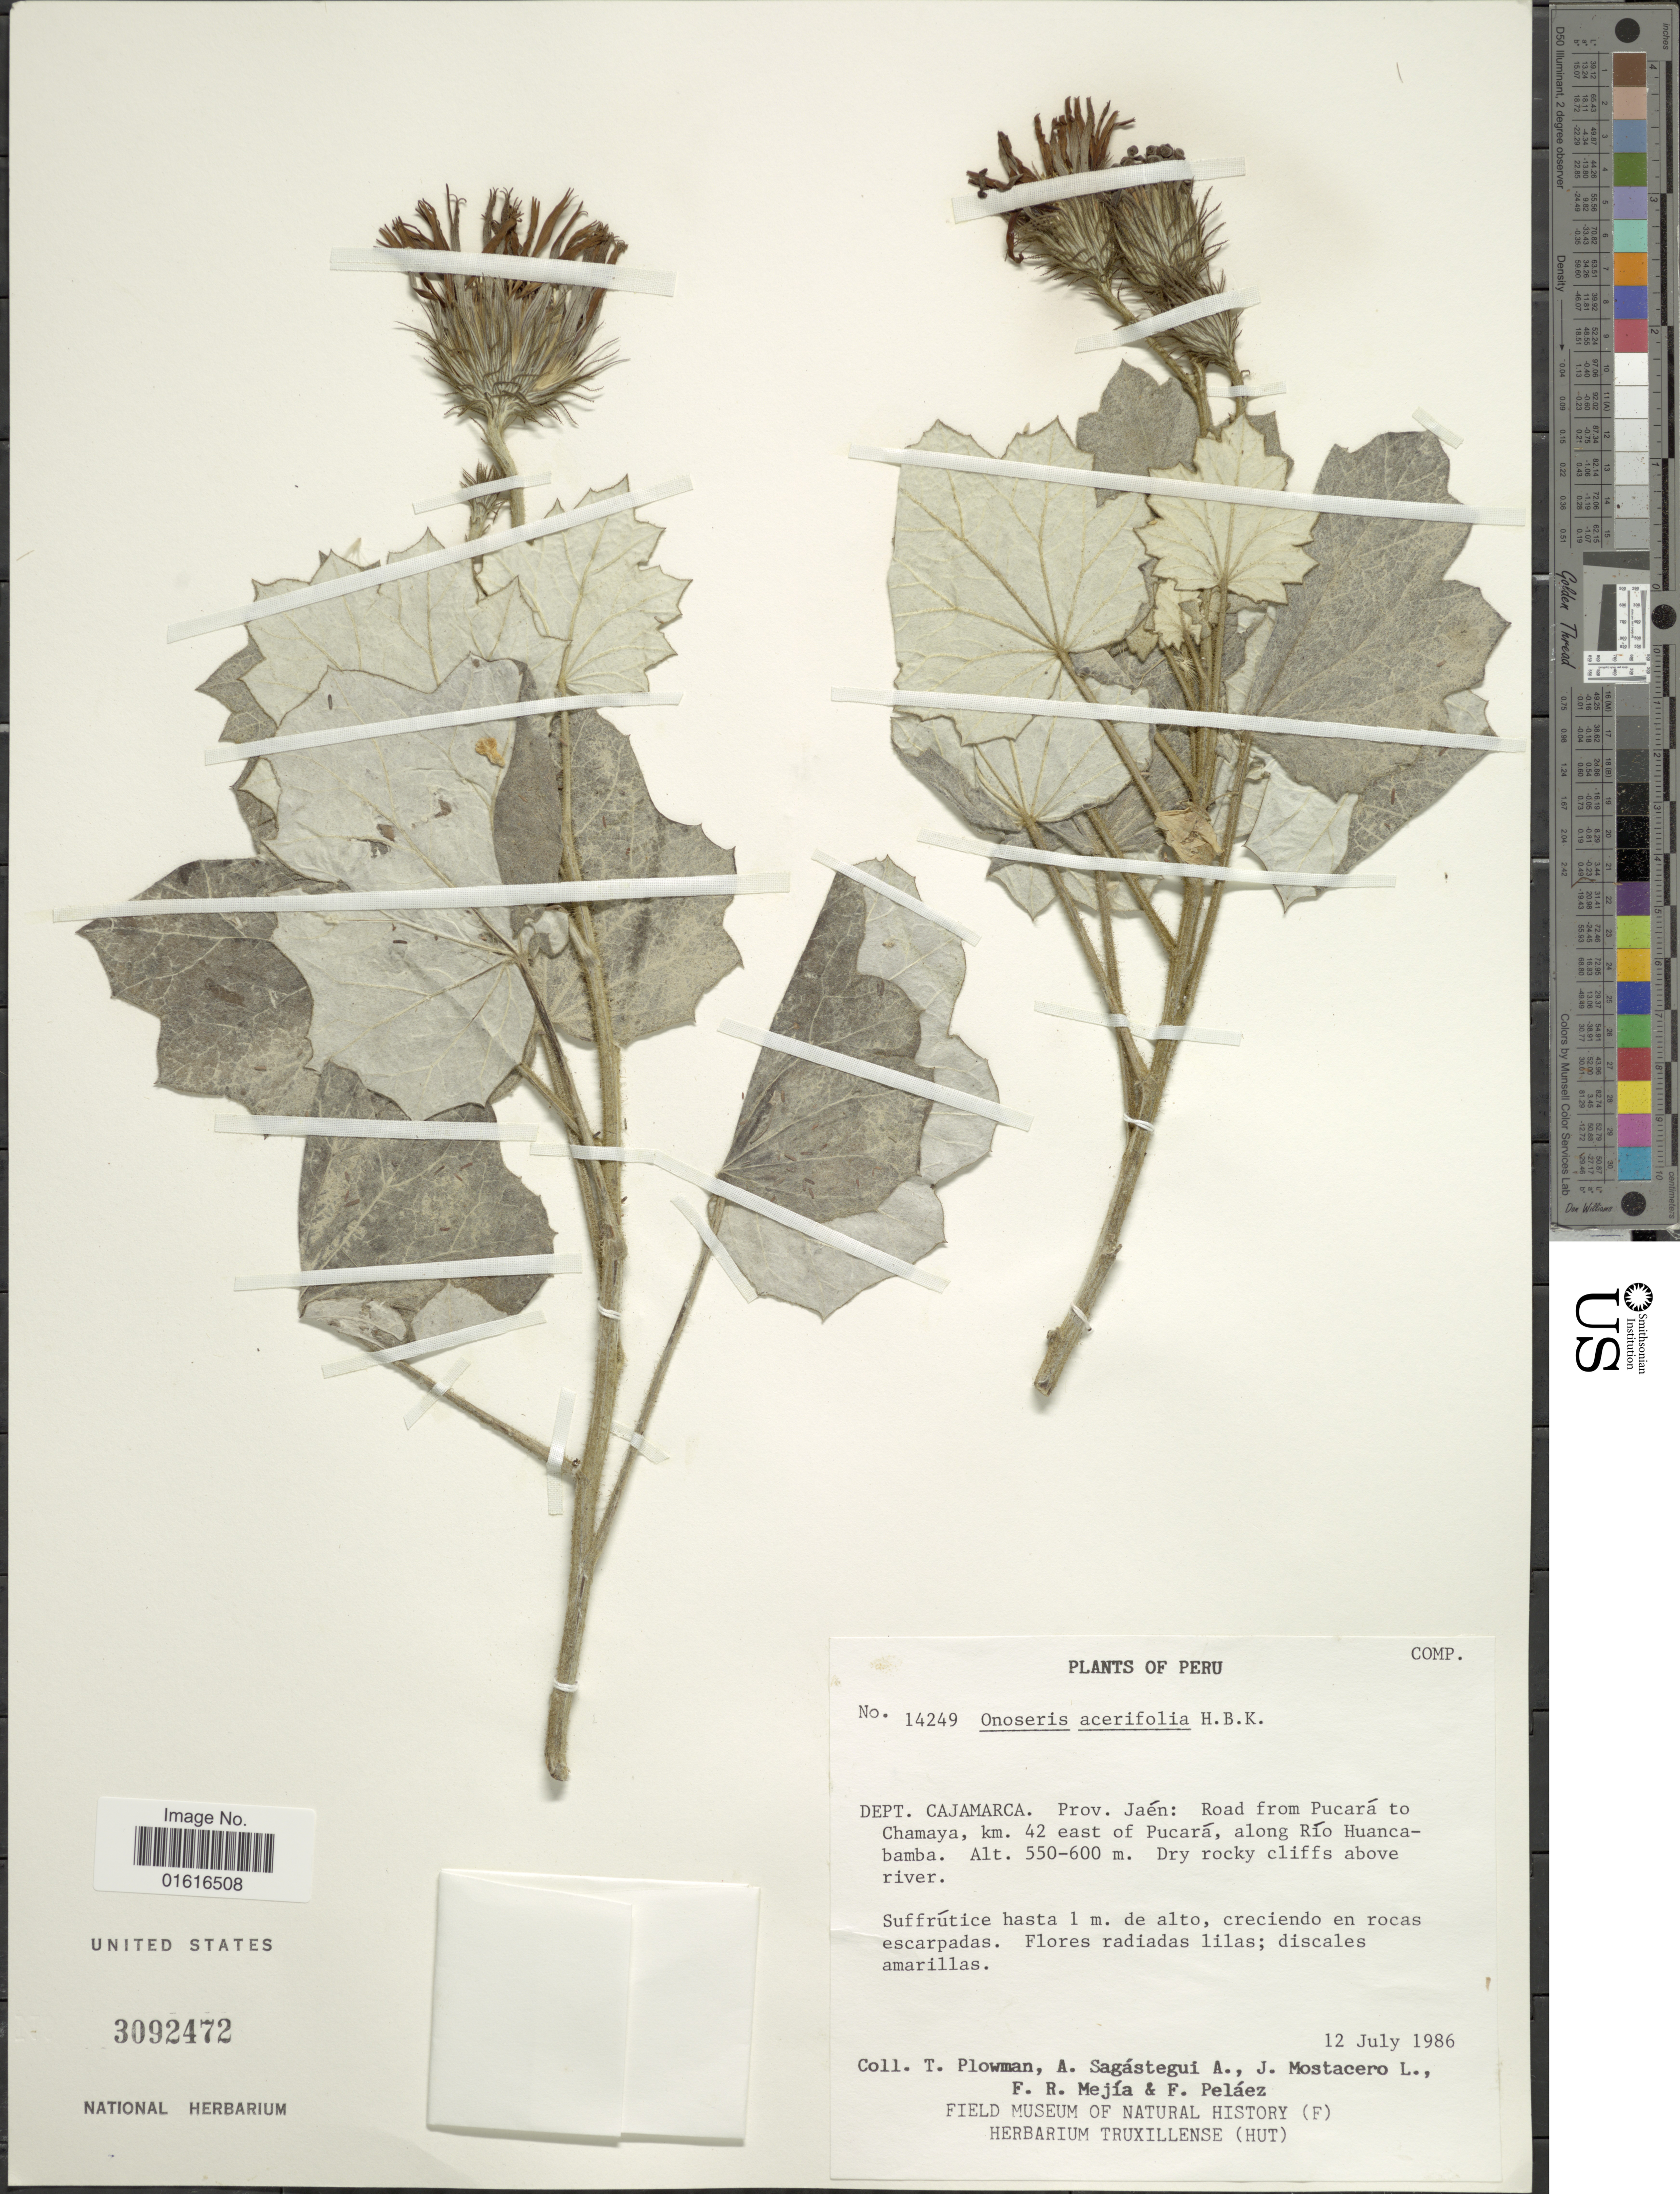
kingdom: Plantae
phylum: Tracheophyta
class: Magnoliopsida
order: Asterales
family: Asteraceae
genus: Onoseris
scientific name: Onoseris acerifolia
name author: Kunth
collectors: T. Plowman, A. Sagástegui A., J. Mostacero L., F. R. Mejia & F. Pelaez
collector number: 14249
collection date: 1986-07-12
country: Peru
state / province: Cajamarca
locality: Prov. Jaen: Road from Pucara to Chamaya, km 42 east of Pucara, along Rio Huancabamba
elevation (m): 550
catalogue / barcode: US 3092472